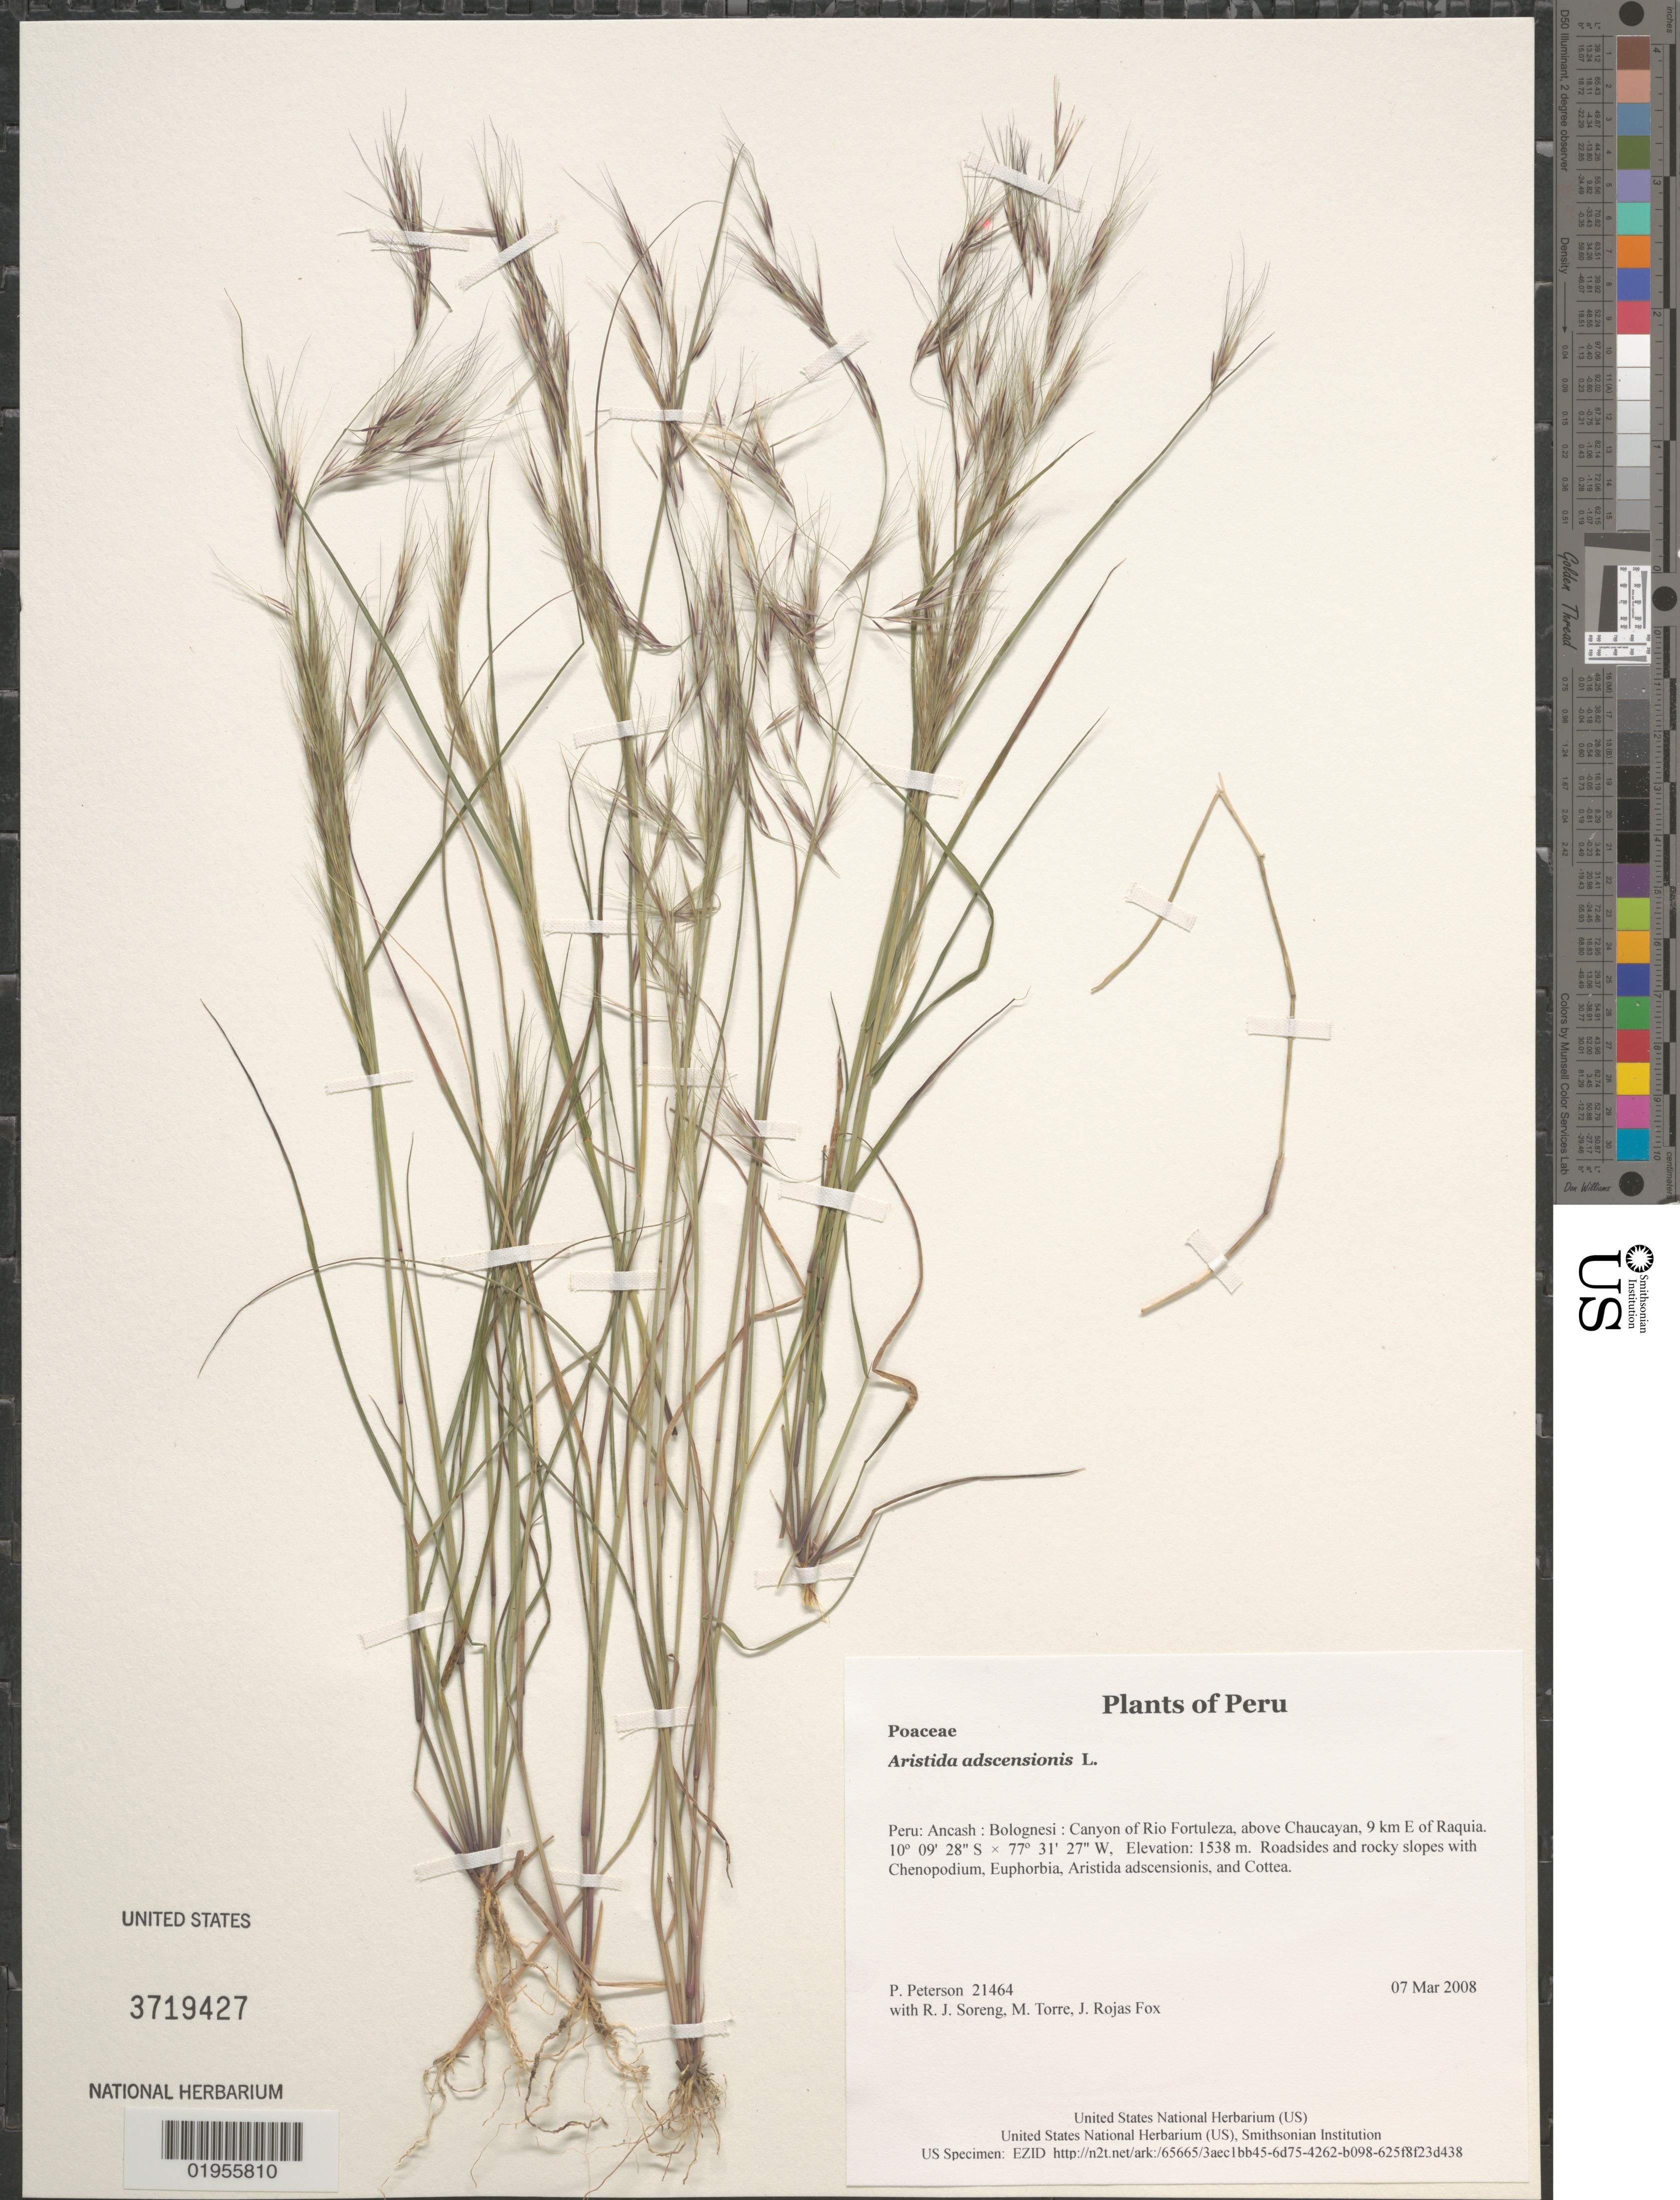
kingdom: Plantae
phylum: Tracheophyta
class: Liliopsida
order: Poales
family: Poaceae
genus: Aristida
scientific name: Aristida adscensionis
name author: L.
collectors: P. M. Peterson, R. J. Soreng, M. Torre & J. Rojas Fox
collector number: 21464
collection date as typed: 07 Mar 2008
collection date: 2008-03-07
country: Peru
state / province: Ancash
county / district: Bolognesi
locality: Canyon of Rio Fortuleza, above Chaucayan, 9 km E of Raquia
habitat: Roadsides and rocky slopes with Chenopodium, Euphorbia, Aristida adscensionis, and Cottea.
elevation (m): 1538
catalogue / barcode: US 3719427